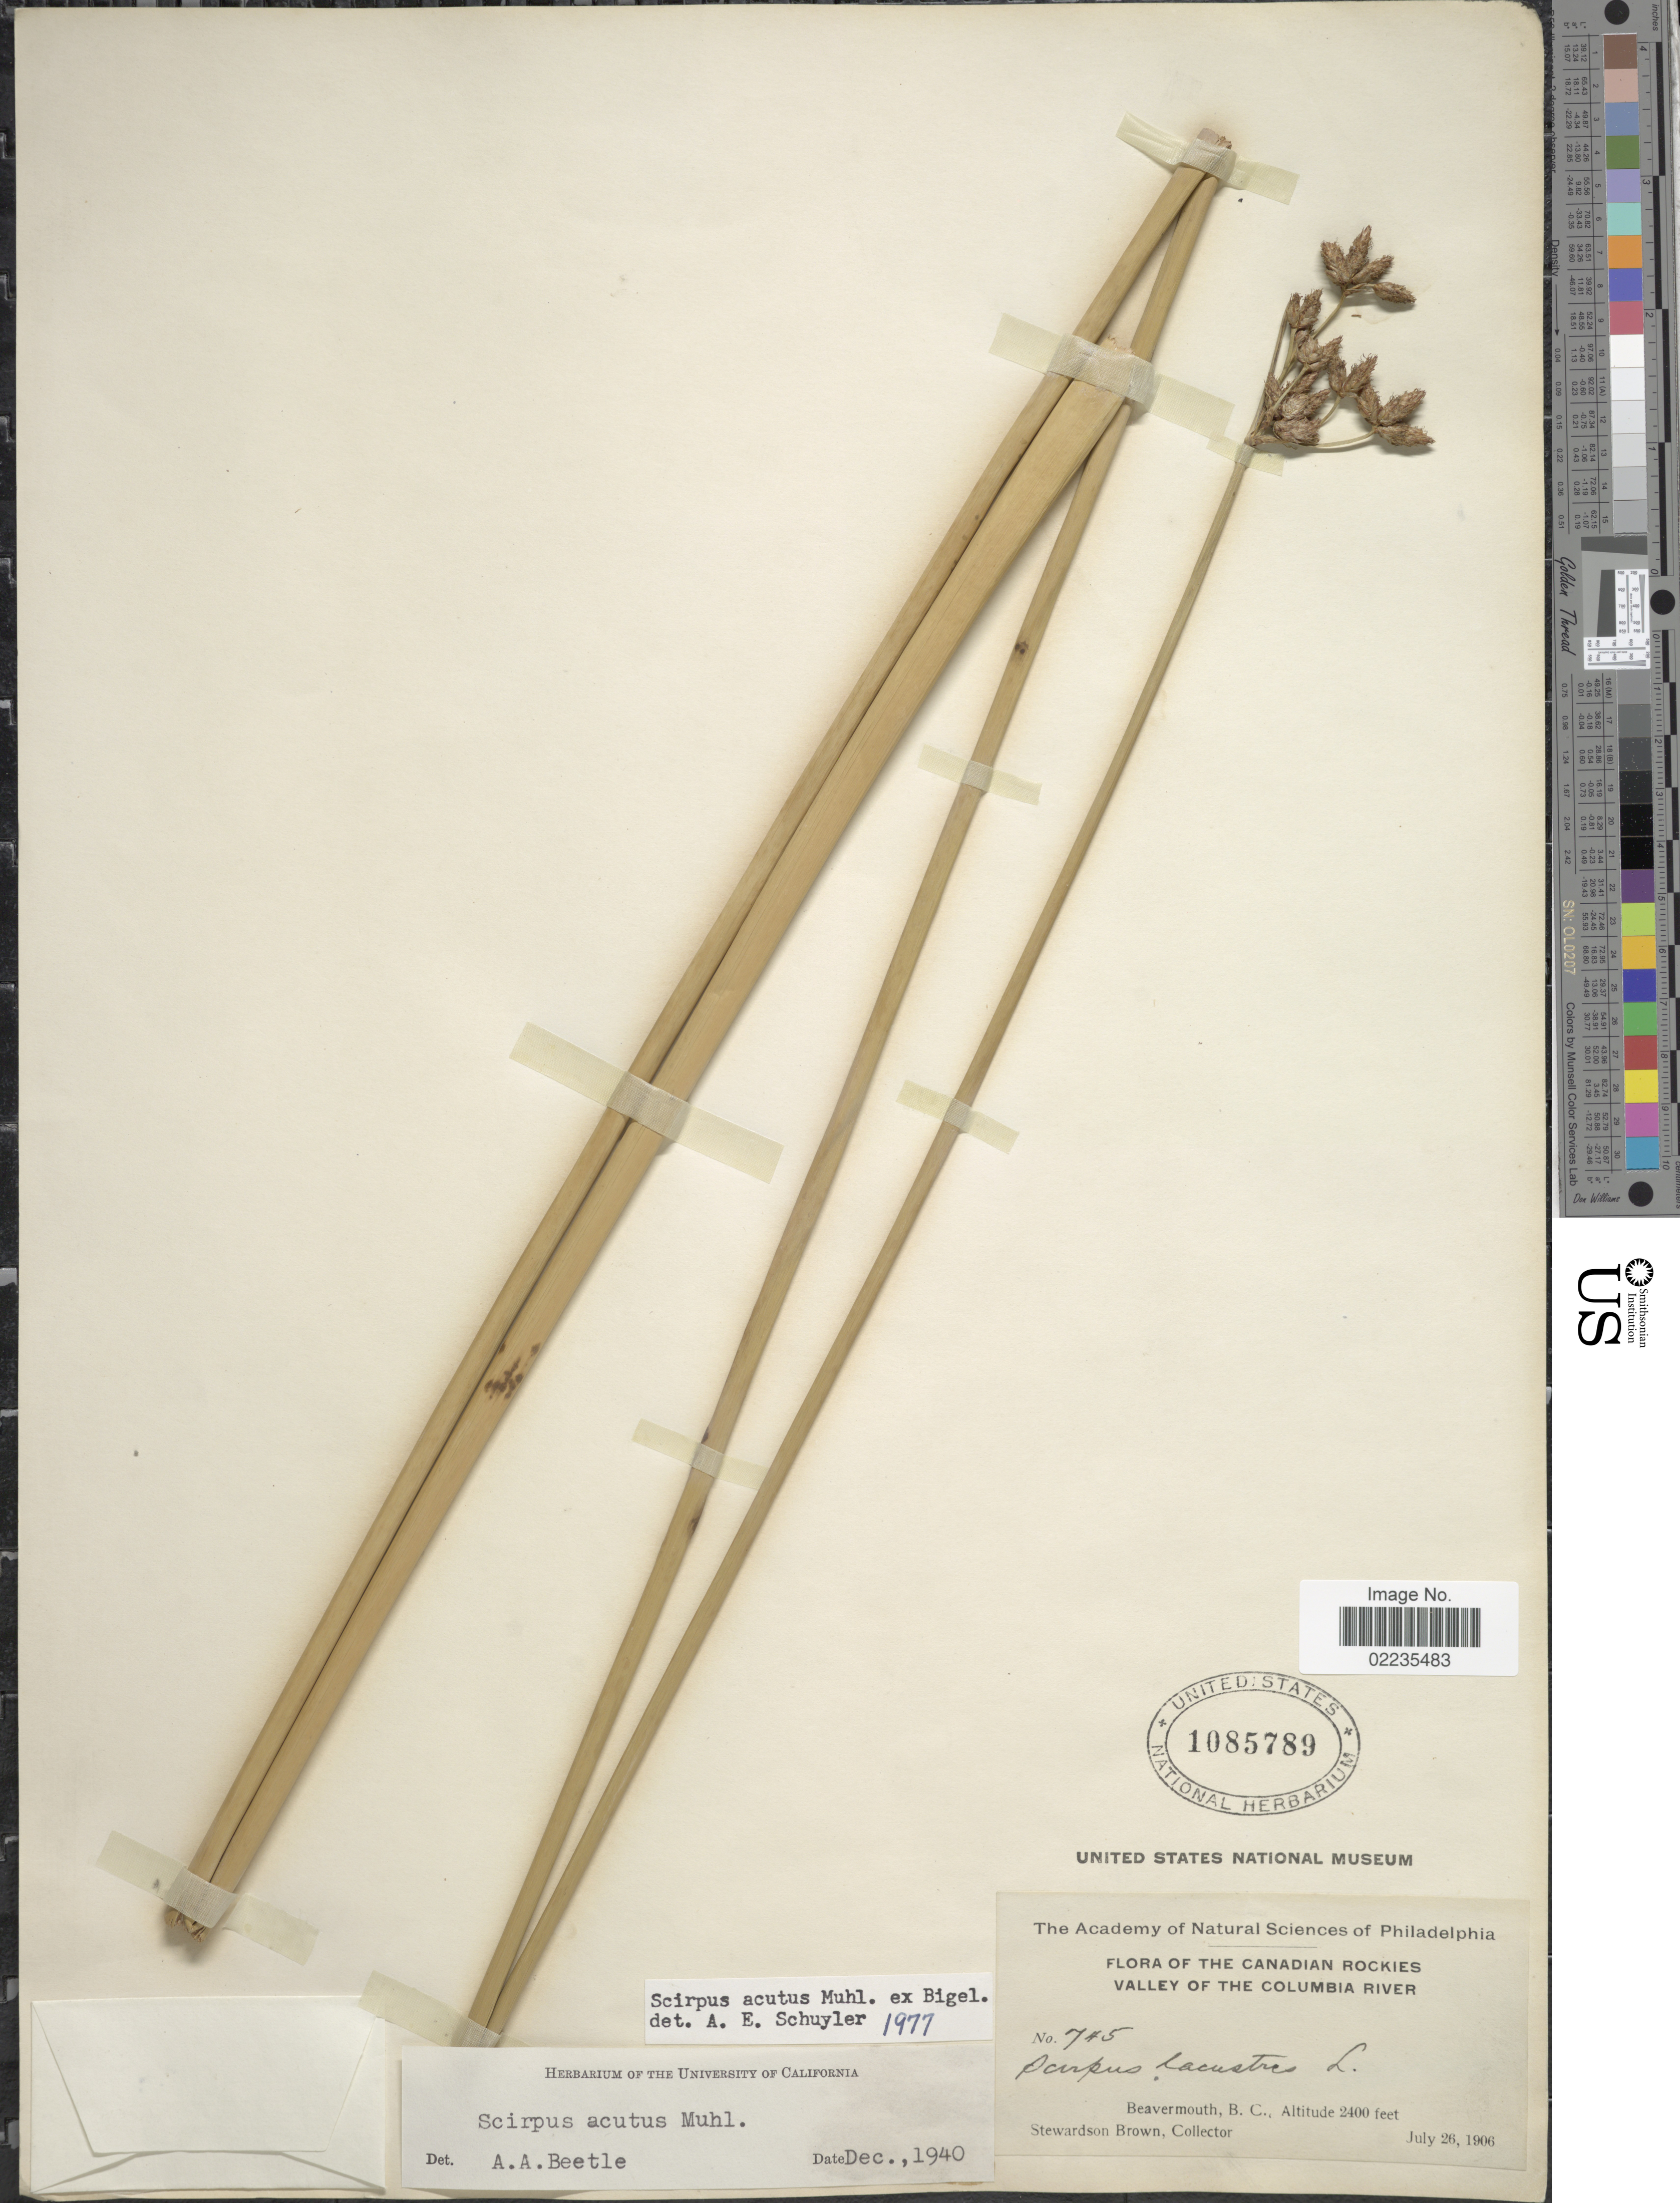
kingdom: Plantae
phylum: Tracheophyta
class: Liliopsida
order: Poales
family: Cyperaceae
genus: Schoenoplectus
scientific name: Schoenoplectus acutus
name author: (Muhl. ex Bigelow) Á. Löve & D. Löve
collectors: S. Brown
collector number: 745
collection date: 1906-07-26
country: Canada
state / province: British Columbia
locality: The Canadiam Rockies Valley of the Columbia River, Beavermouth, B. C.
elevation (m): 732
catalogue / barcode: US 1085789